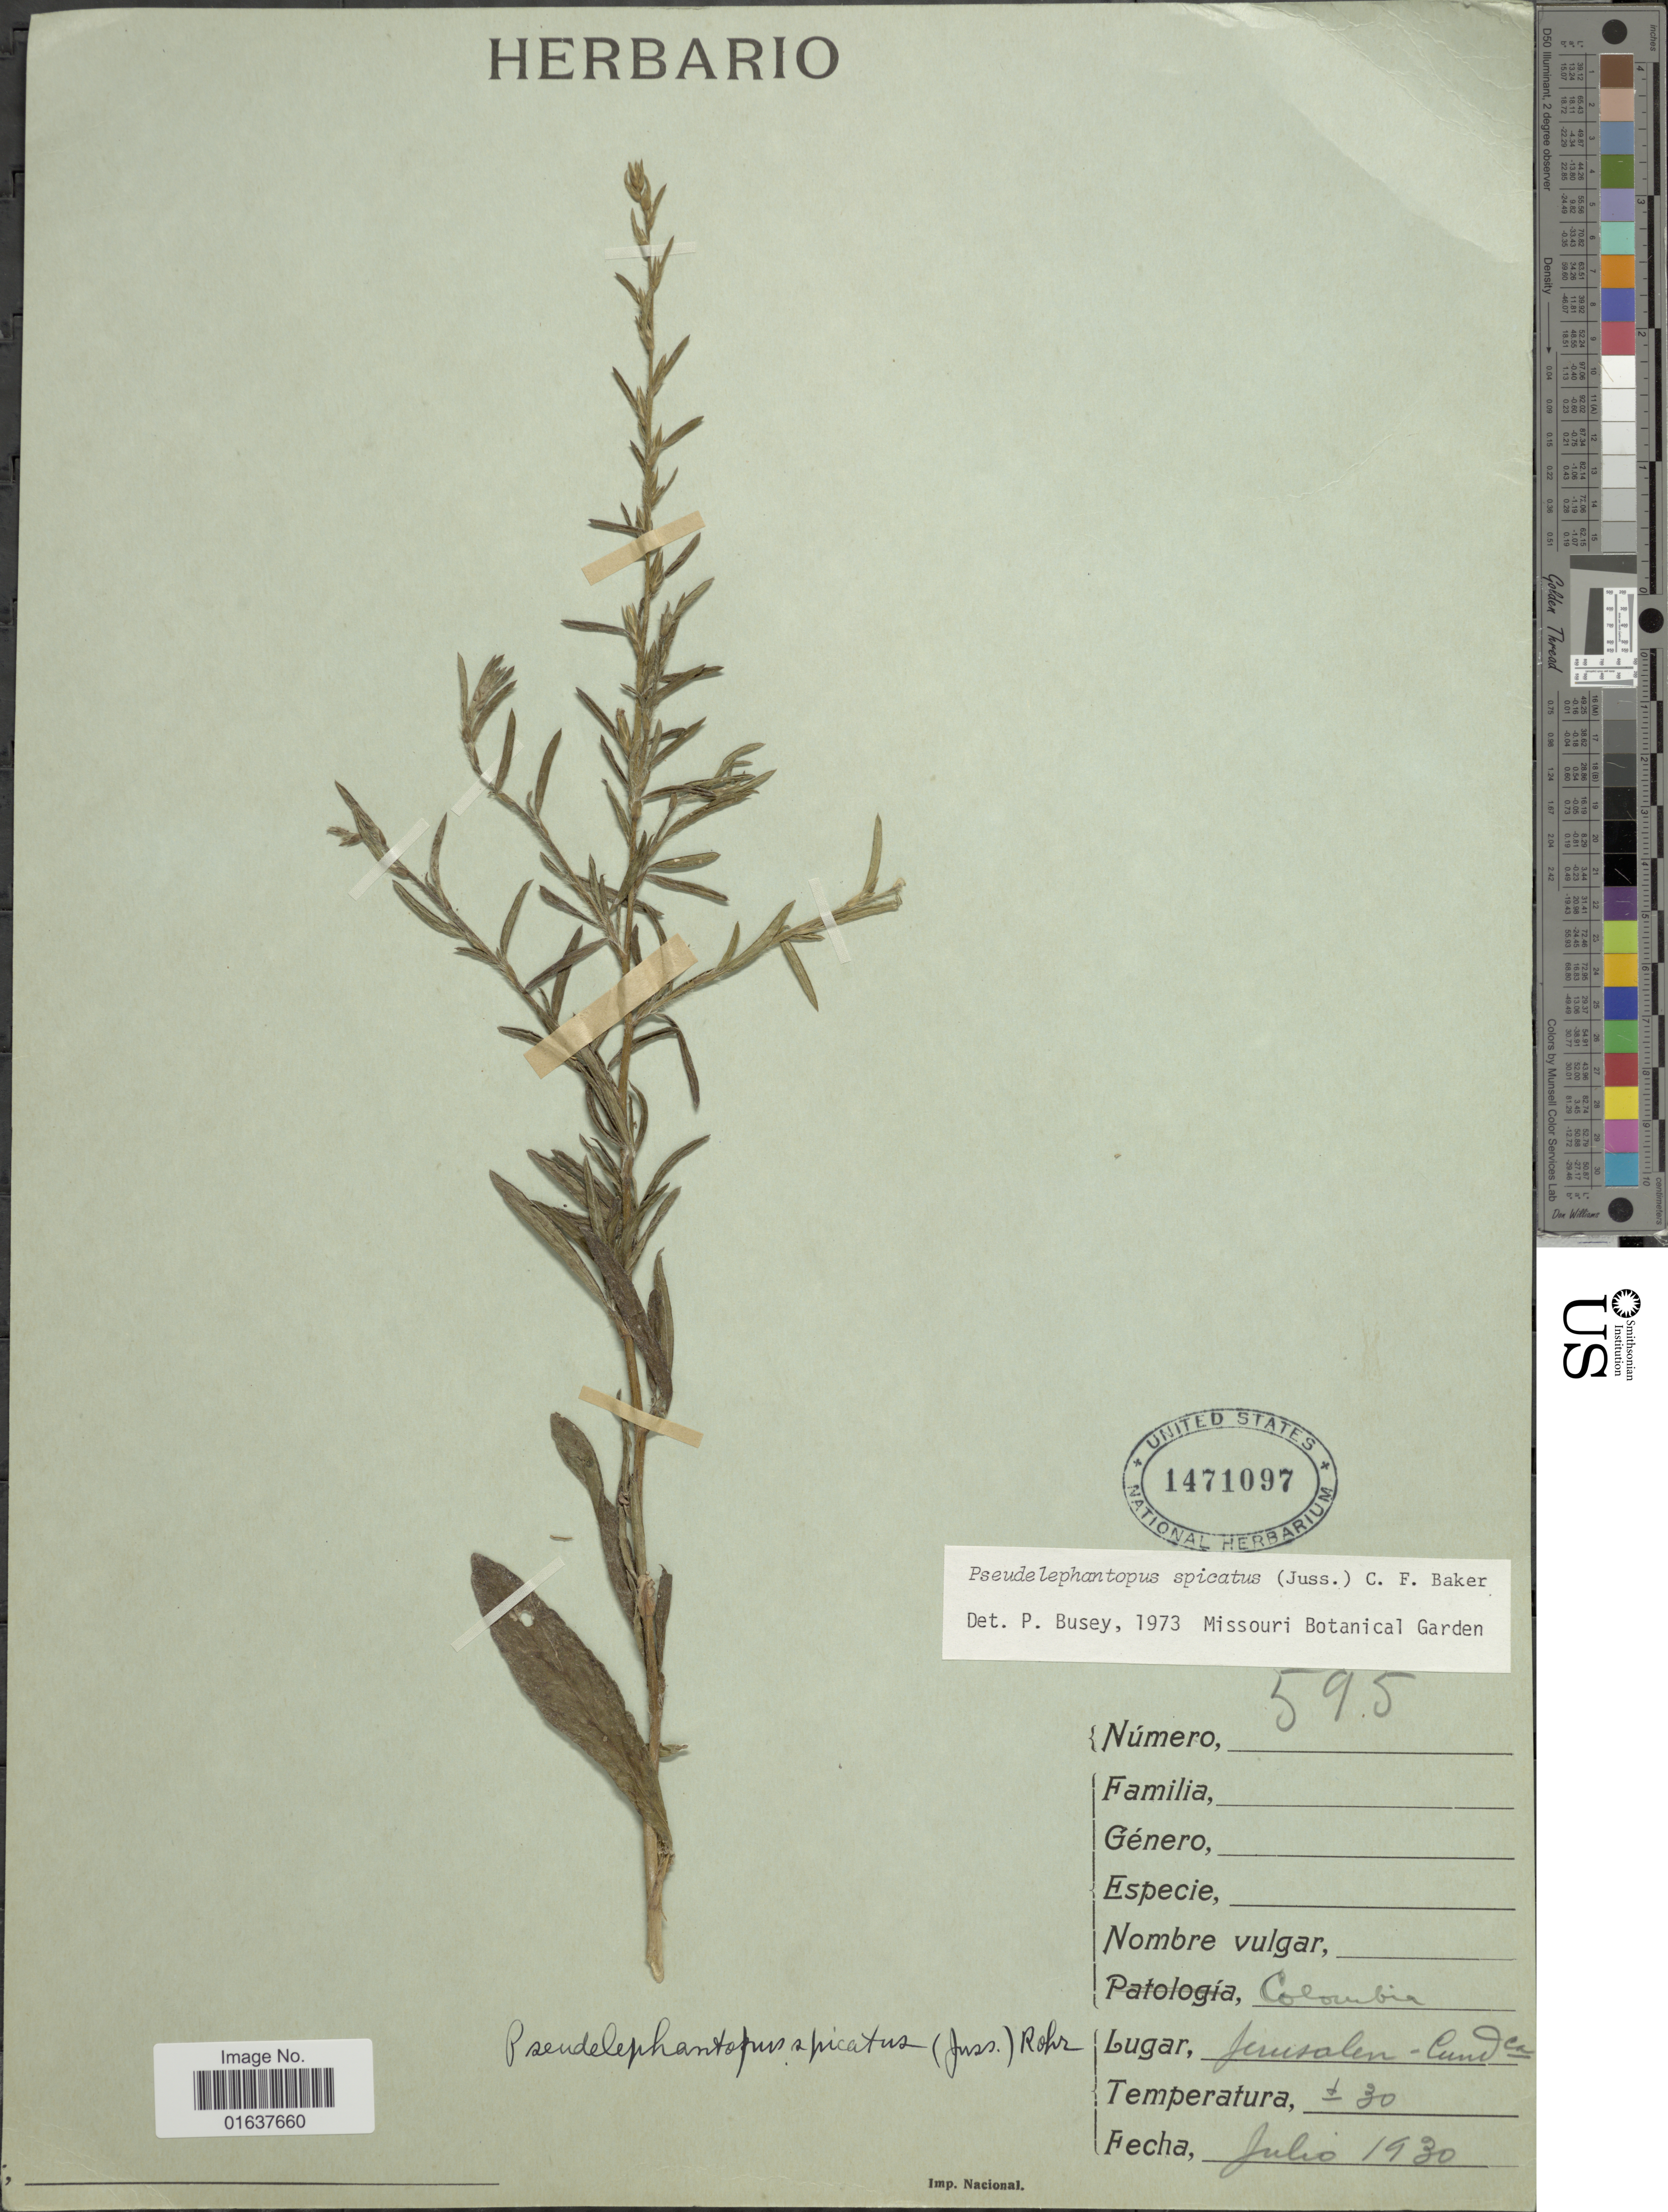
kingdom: Plantae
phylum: Tracheophyta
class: Magnoliopsida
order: Asterales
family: Asteraceae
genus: Pseudelephantopus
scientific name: Pseudelephantopus spicatus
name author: (Juss. ex Aubl.) C.F. Baker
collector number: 595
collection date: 1930-07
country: Colombia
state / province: Cundinamarca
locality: Jerusalén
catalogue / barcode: US 1471097